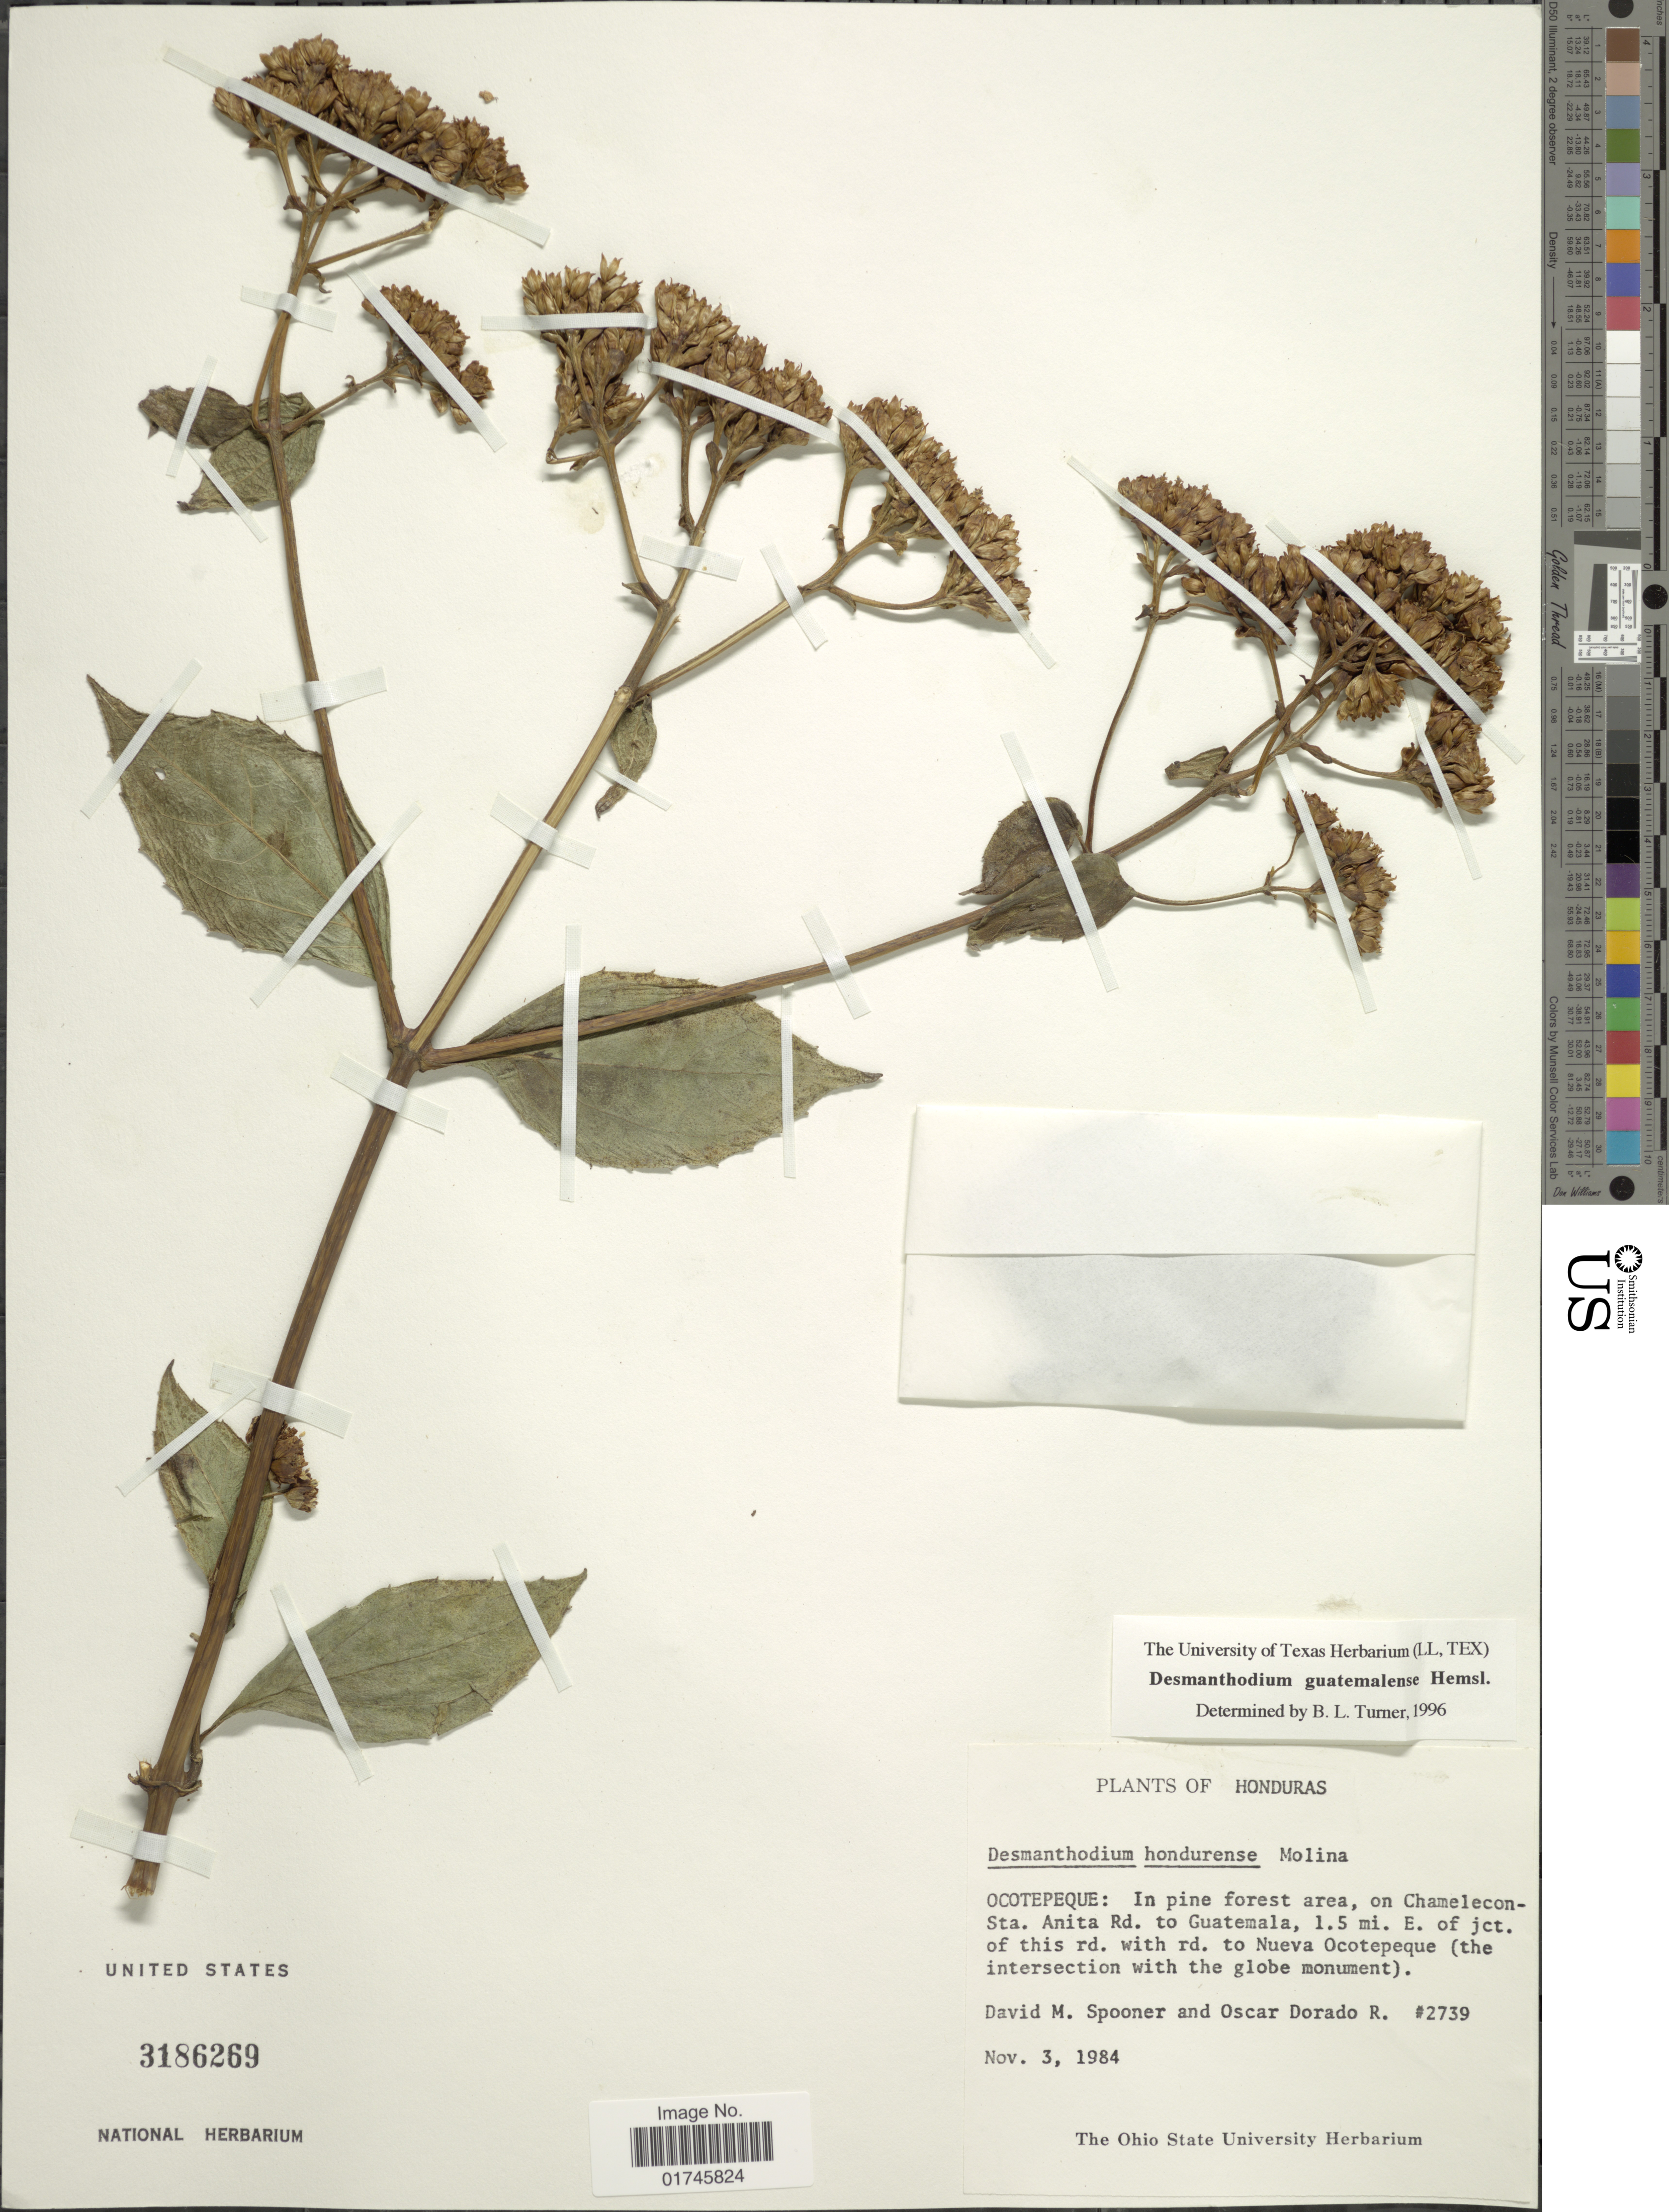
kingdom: Plantae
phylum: Tracheophyta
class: Magnoliopsida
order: Asterales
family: Asteraceae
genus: Desmanthodium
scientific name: Desmanthodium guatamalense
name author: Hemsl.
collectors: D. Spooner & O. R. Dorado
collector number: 2739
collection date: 1984-11-03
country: Honduras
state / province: Ocotepeque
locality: Ocotepeque: In pine forest area, on Chamelecon Sta. Anita Rd. to Guatemala, 1.5 mi. E. of jct. of this rd. with rd. to Nueva Ocotepeque (the intersection with the globe monument).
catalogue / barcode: US 3186269